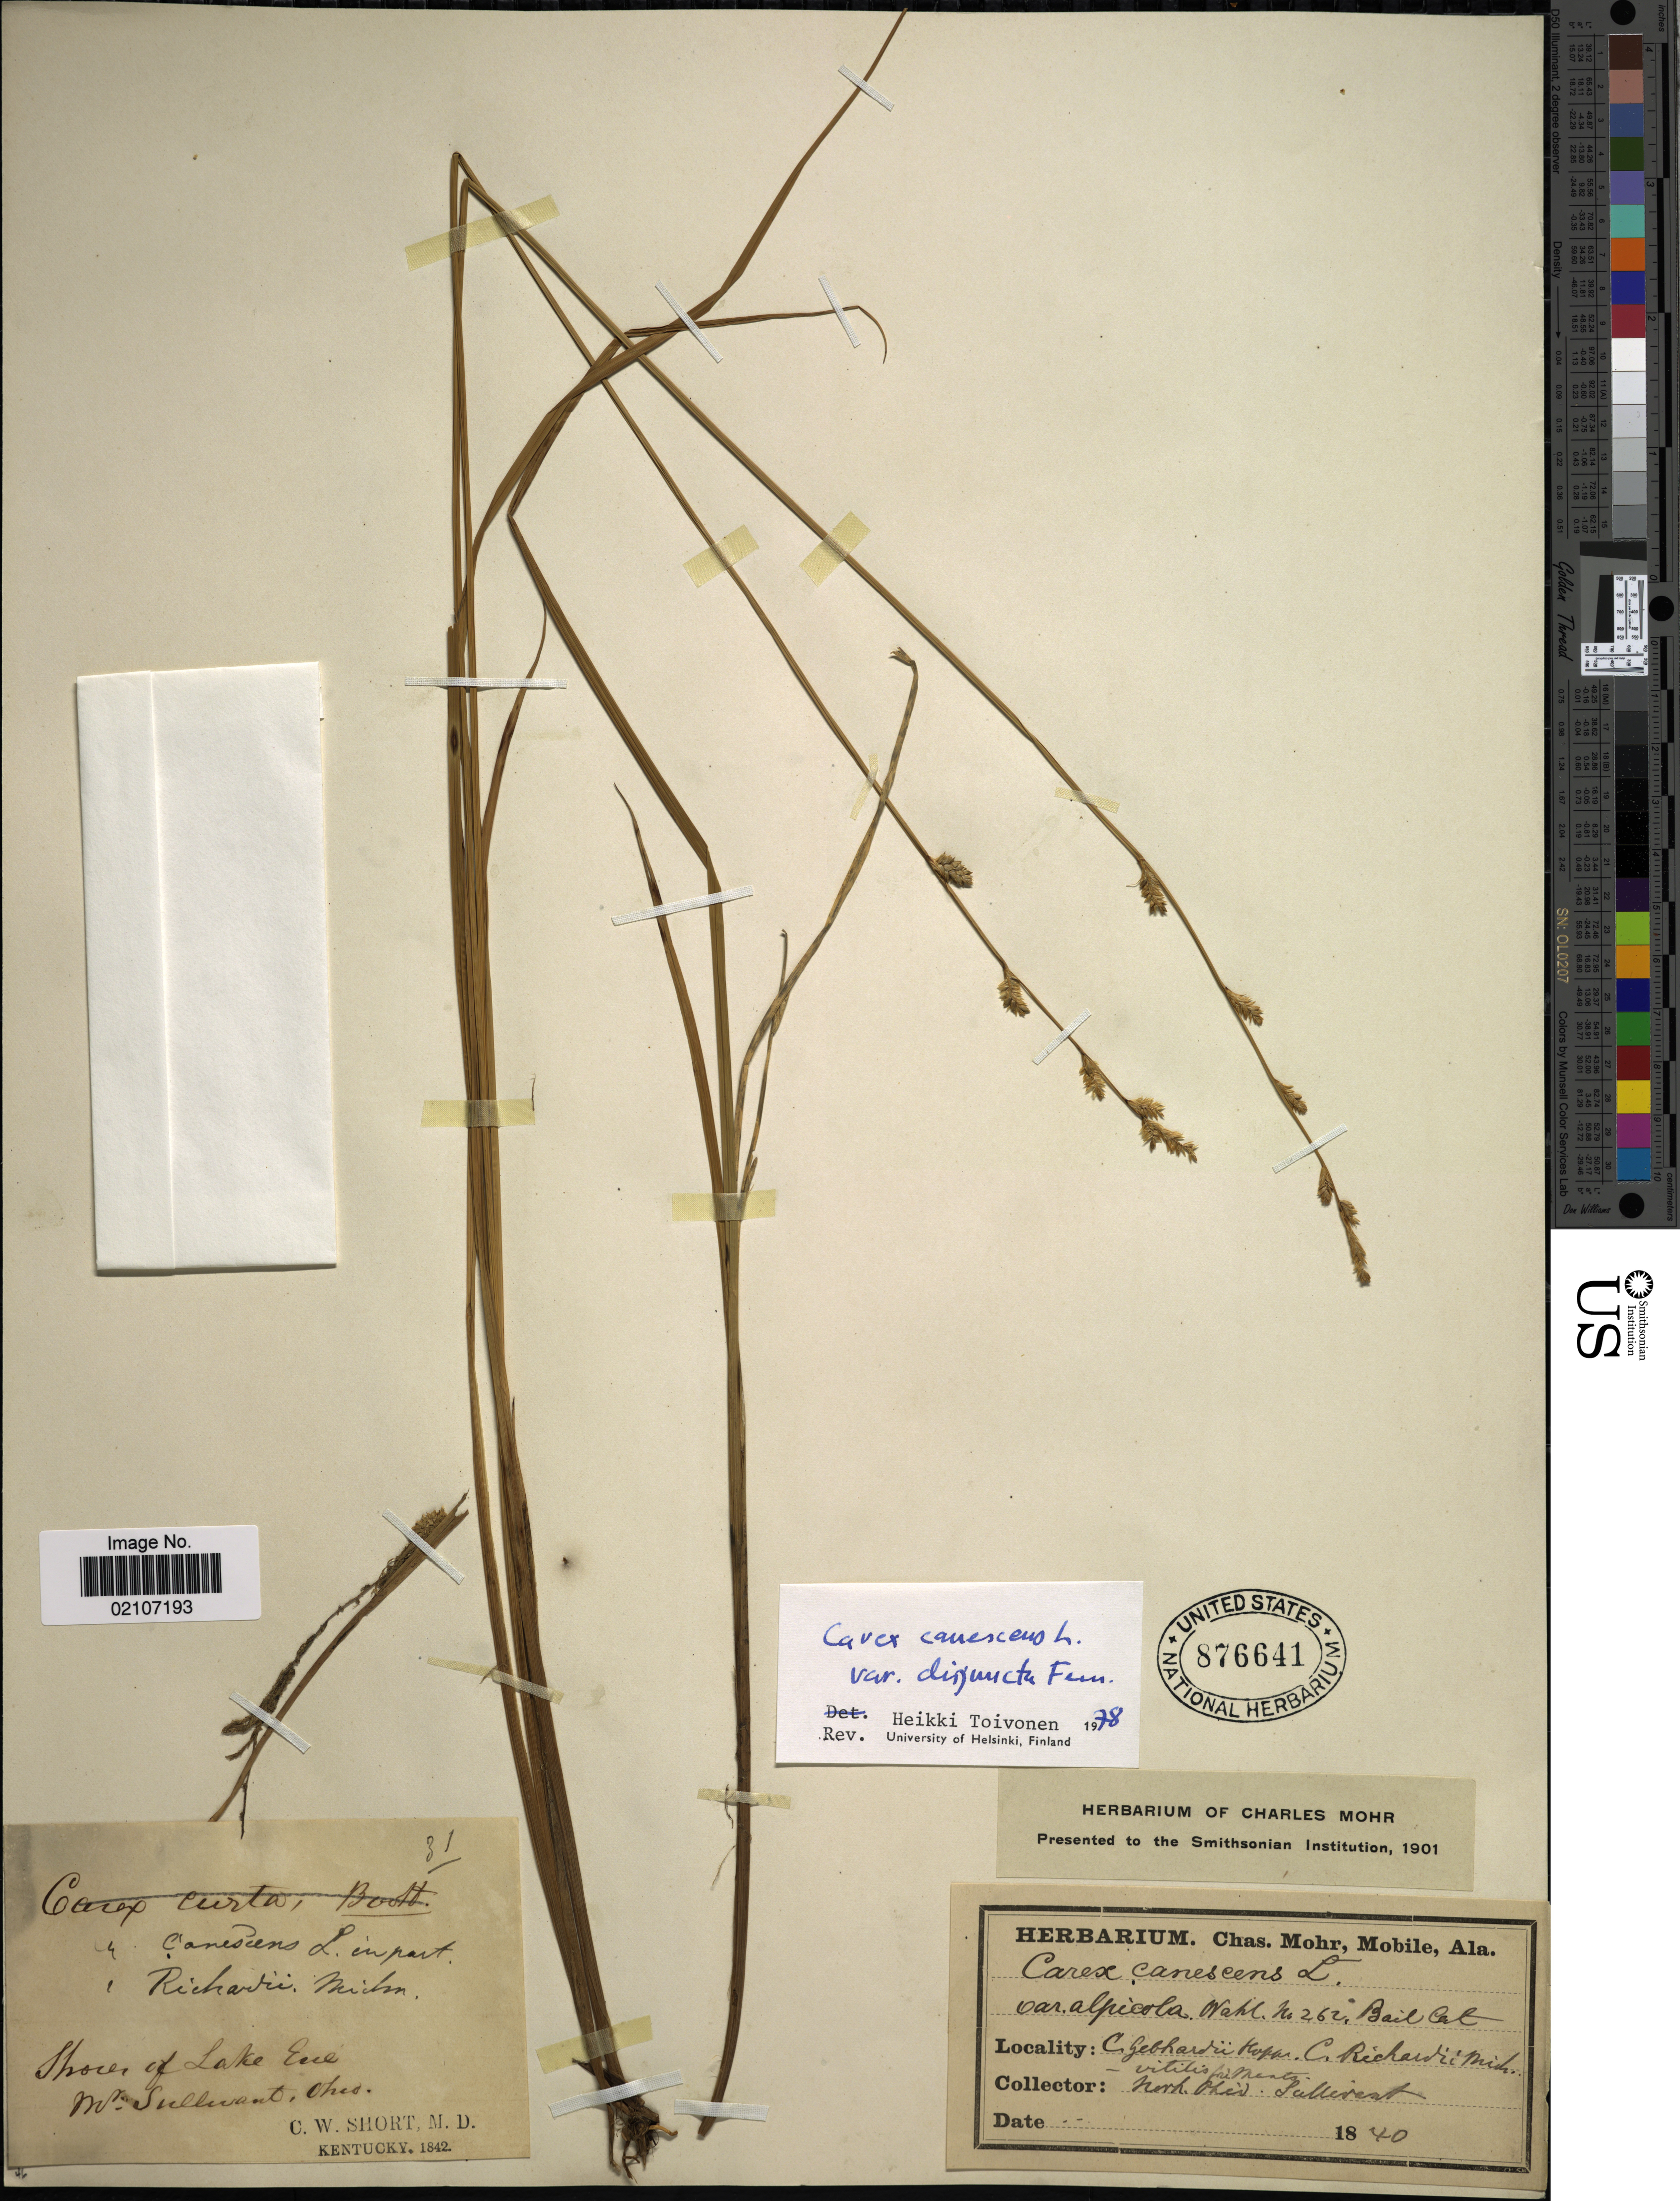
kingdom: Plantae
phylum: Tracheophyta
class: Liliopsida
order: Poales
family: Cyperaceae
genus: Carex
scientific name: Carex canescens var. disjuncta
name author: Fernald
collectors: Sullivant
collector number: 31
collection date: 1840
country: United States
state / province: Ohio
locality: Shores of Lake Ere. North Ohio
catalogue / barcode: US 876641